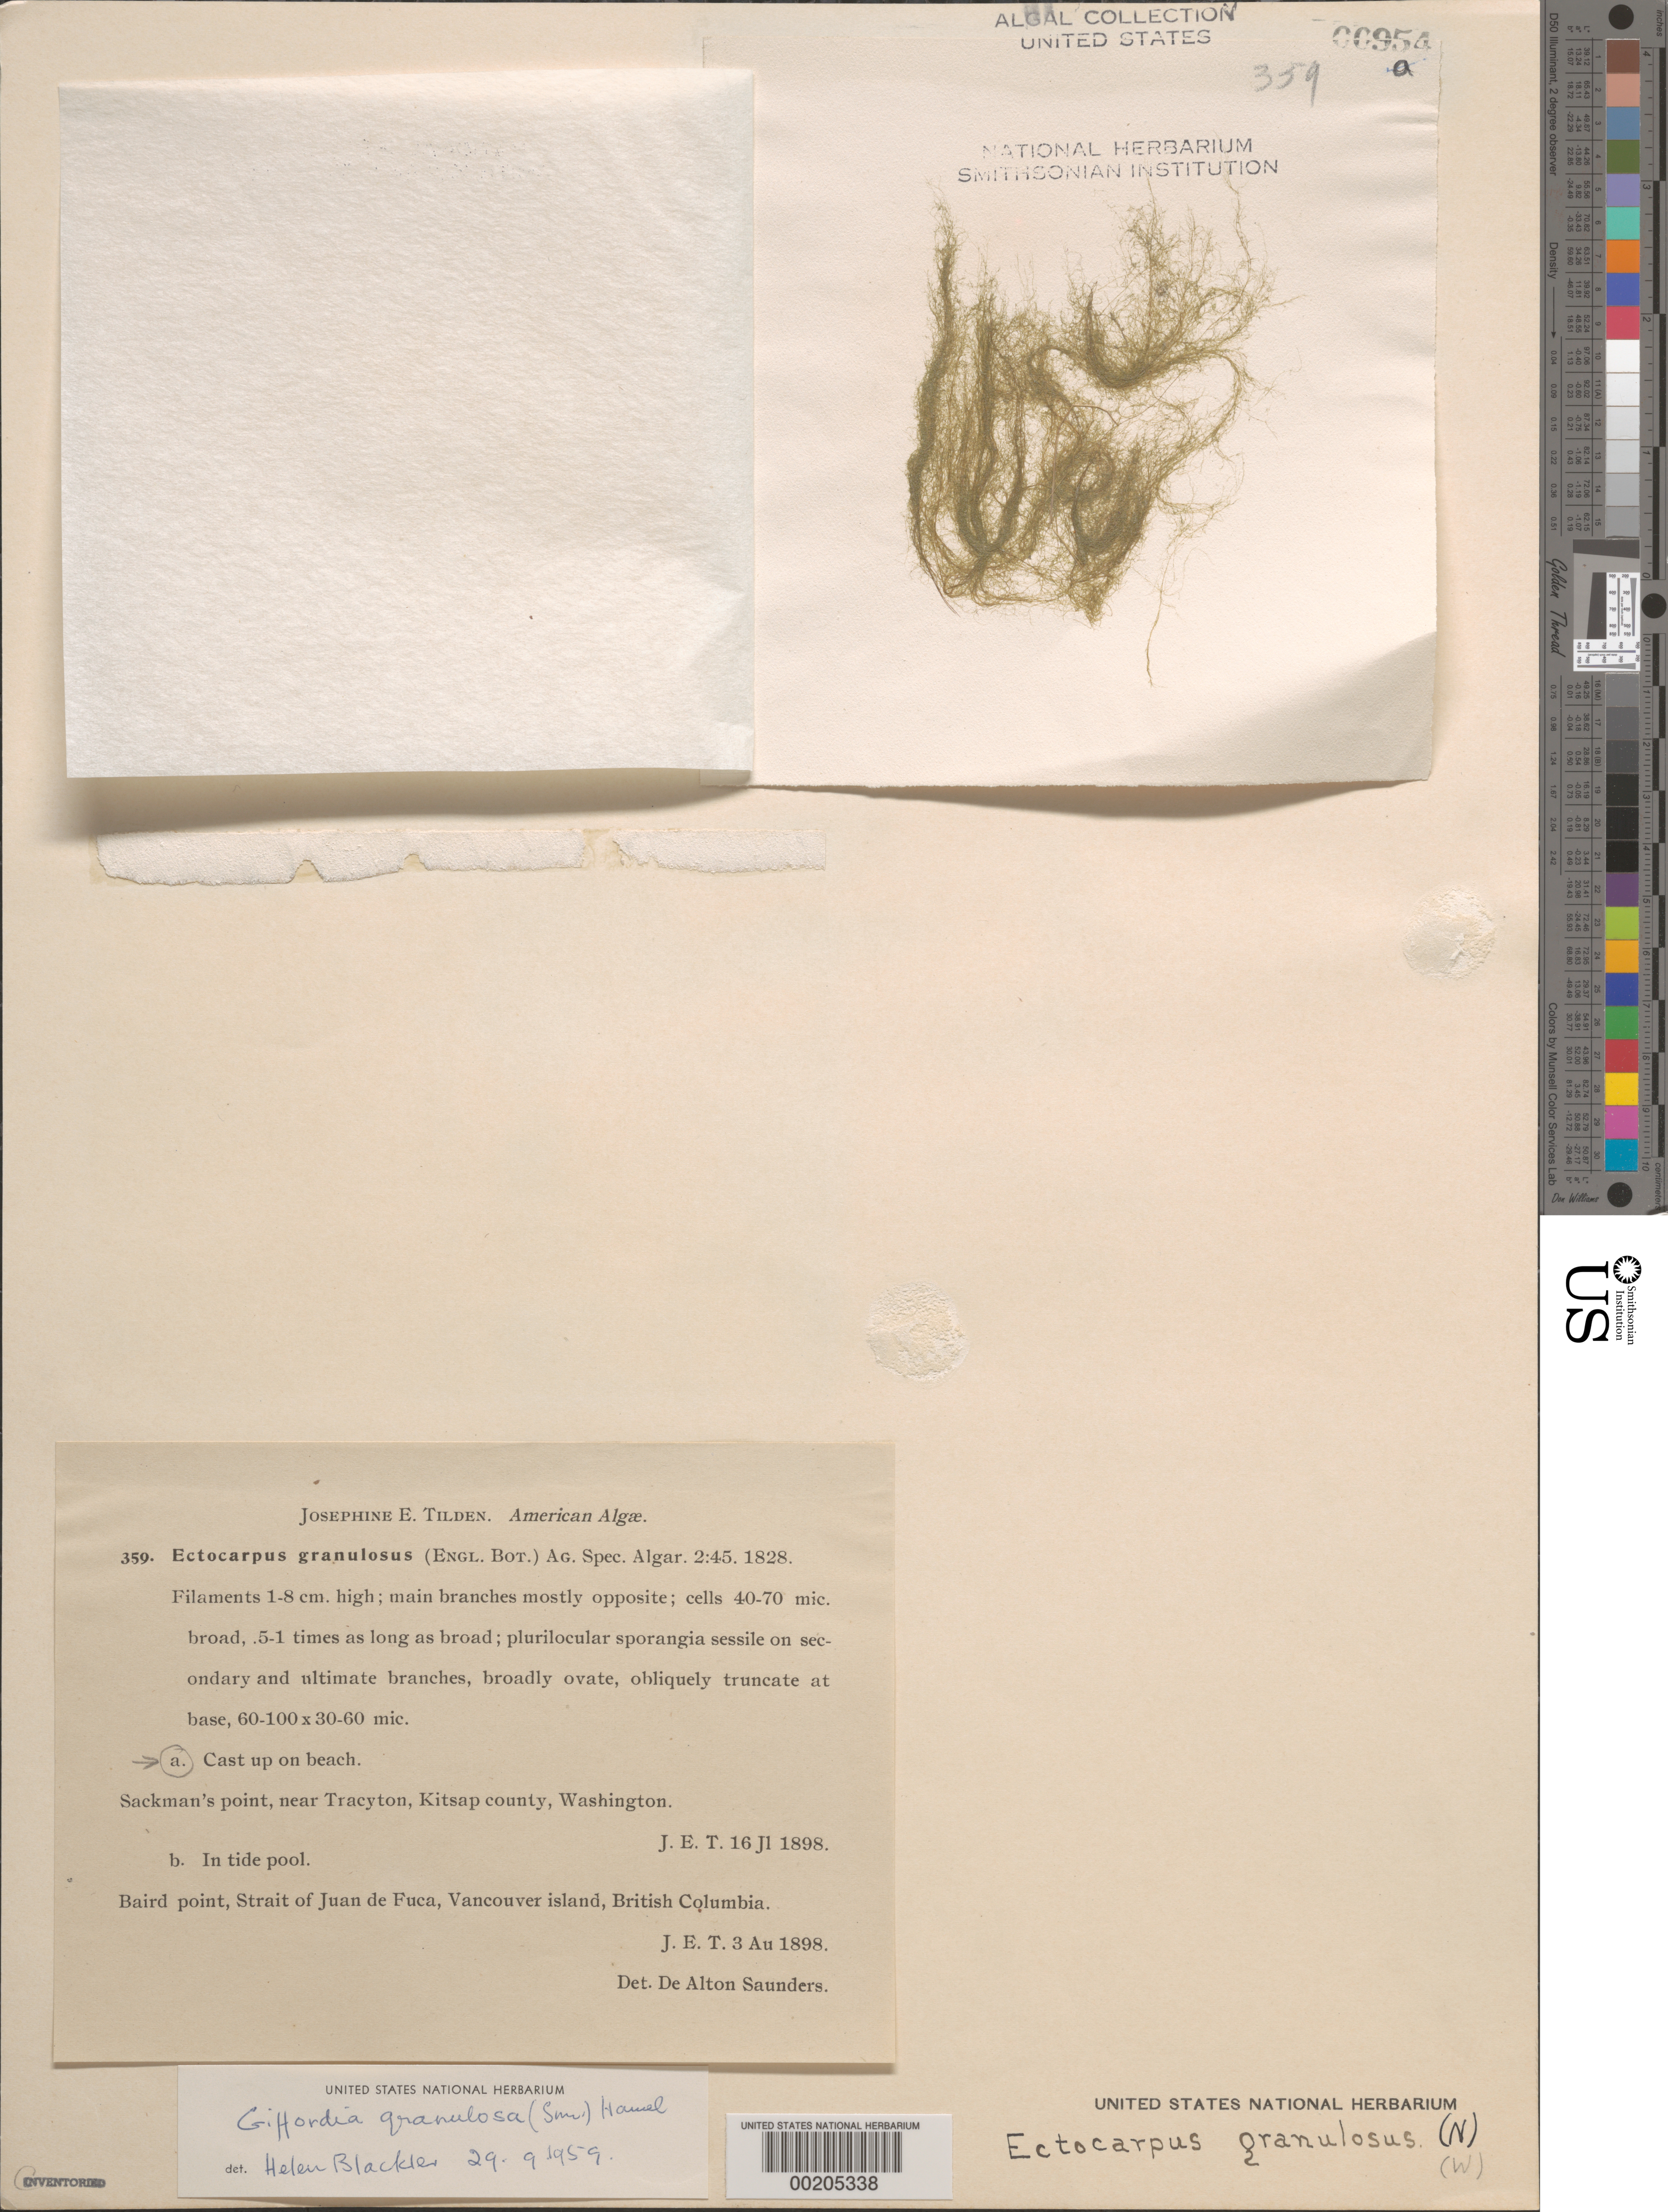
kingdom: Chromista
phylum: Ochrophyta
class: Phaeophyceae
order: Ectocarpales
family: Acinetosporaceae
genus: Hincksia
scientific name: Hincksia granulosa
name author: (Sm.) P.C. Silva in P.C. Silva et al.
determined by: Algae name updating Project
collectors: J. E. Tilden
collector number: JET 359a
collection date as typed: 16 Jul 1898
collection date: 1898-07-16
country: United States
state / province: Washington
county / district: Kitsap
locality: Sackman's Point, near Tracyton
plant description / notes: Tilden, American Algae, as Ectocarpus granulosus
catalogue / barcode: US 954